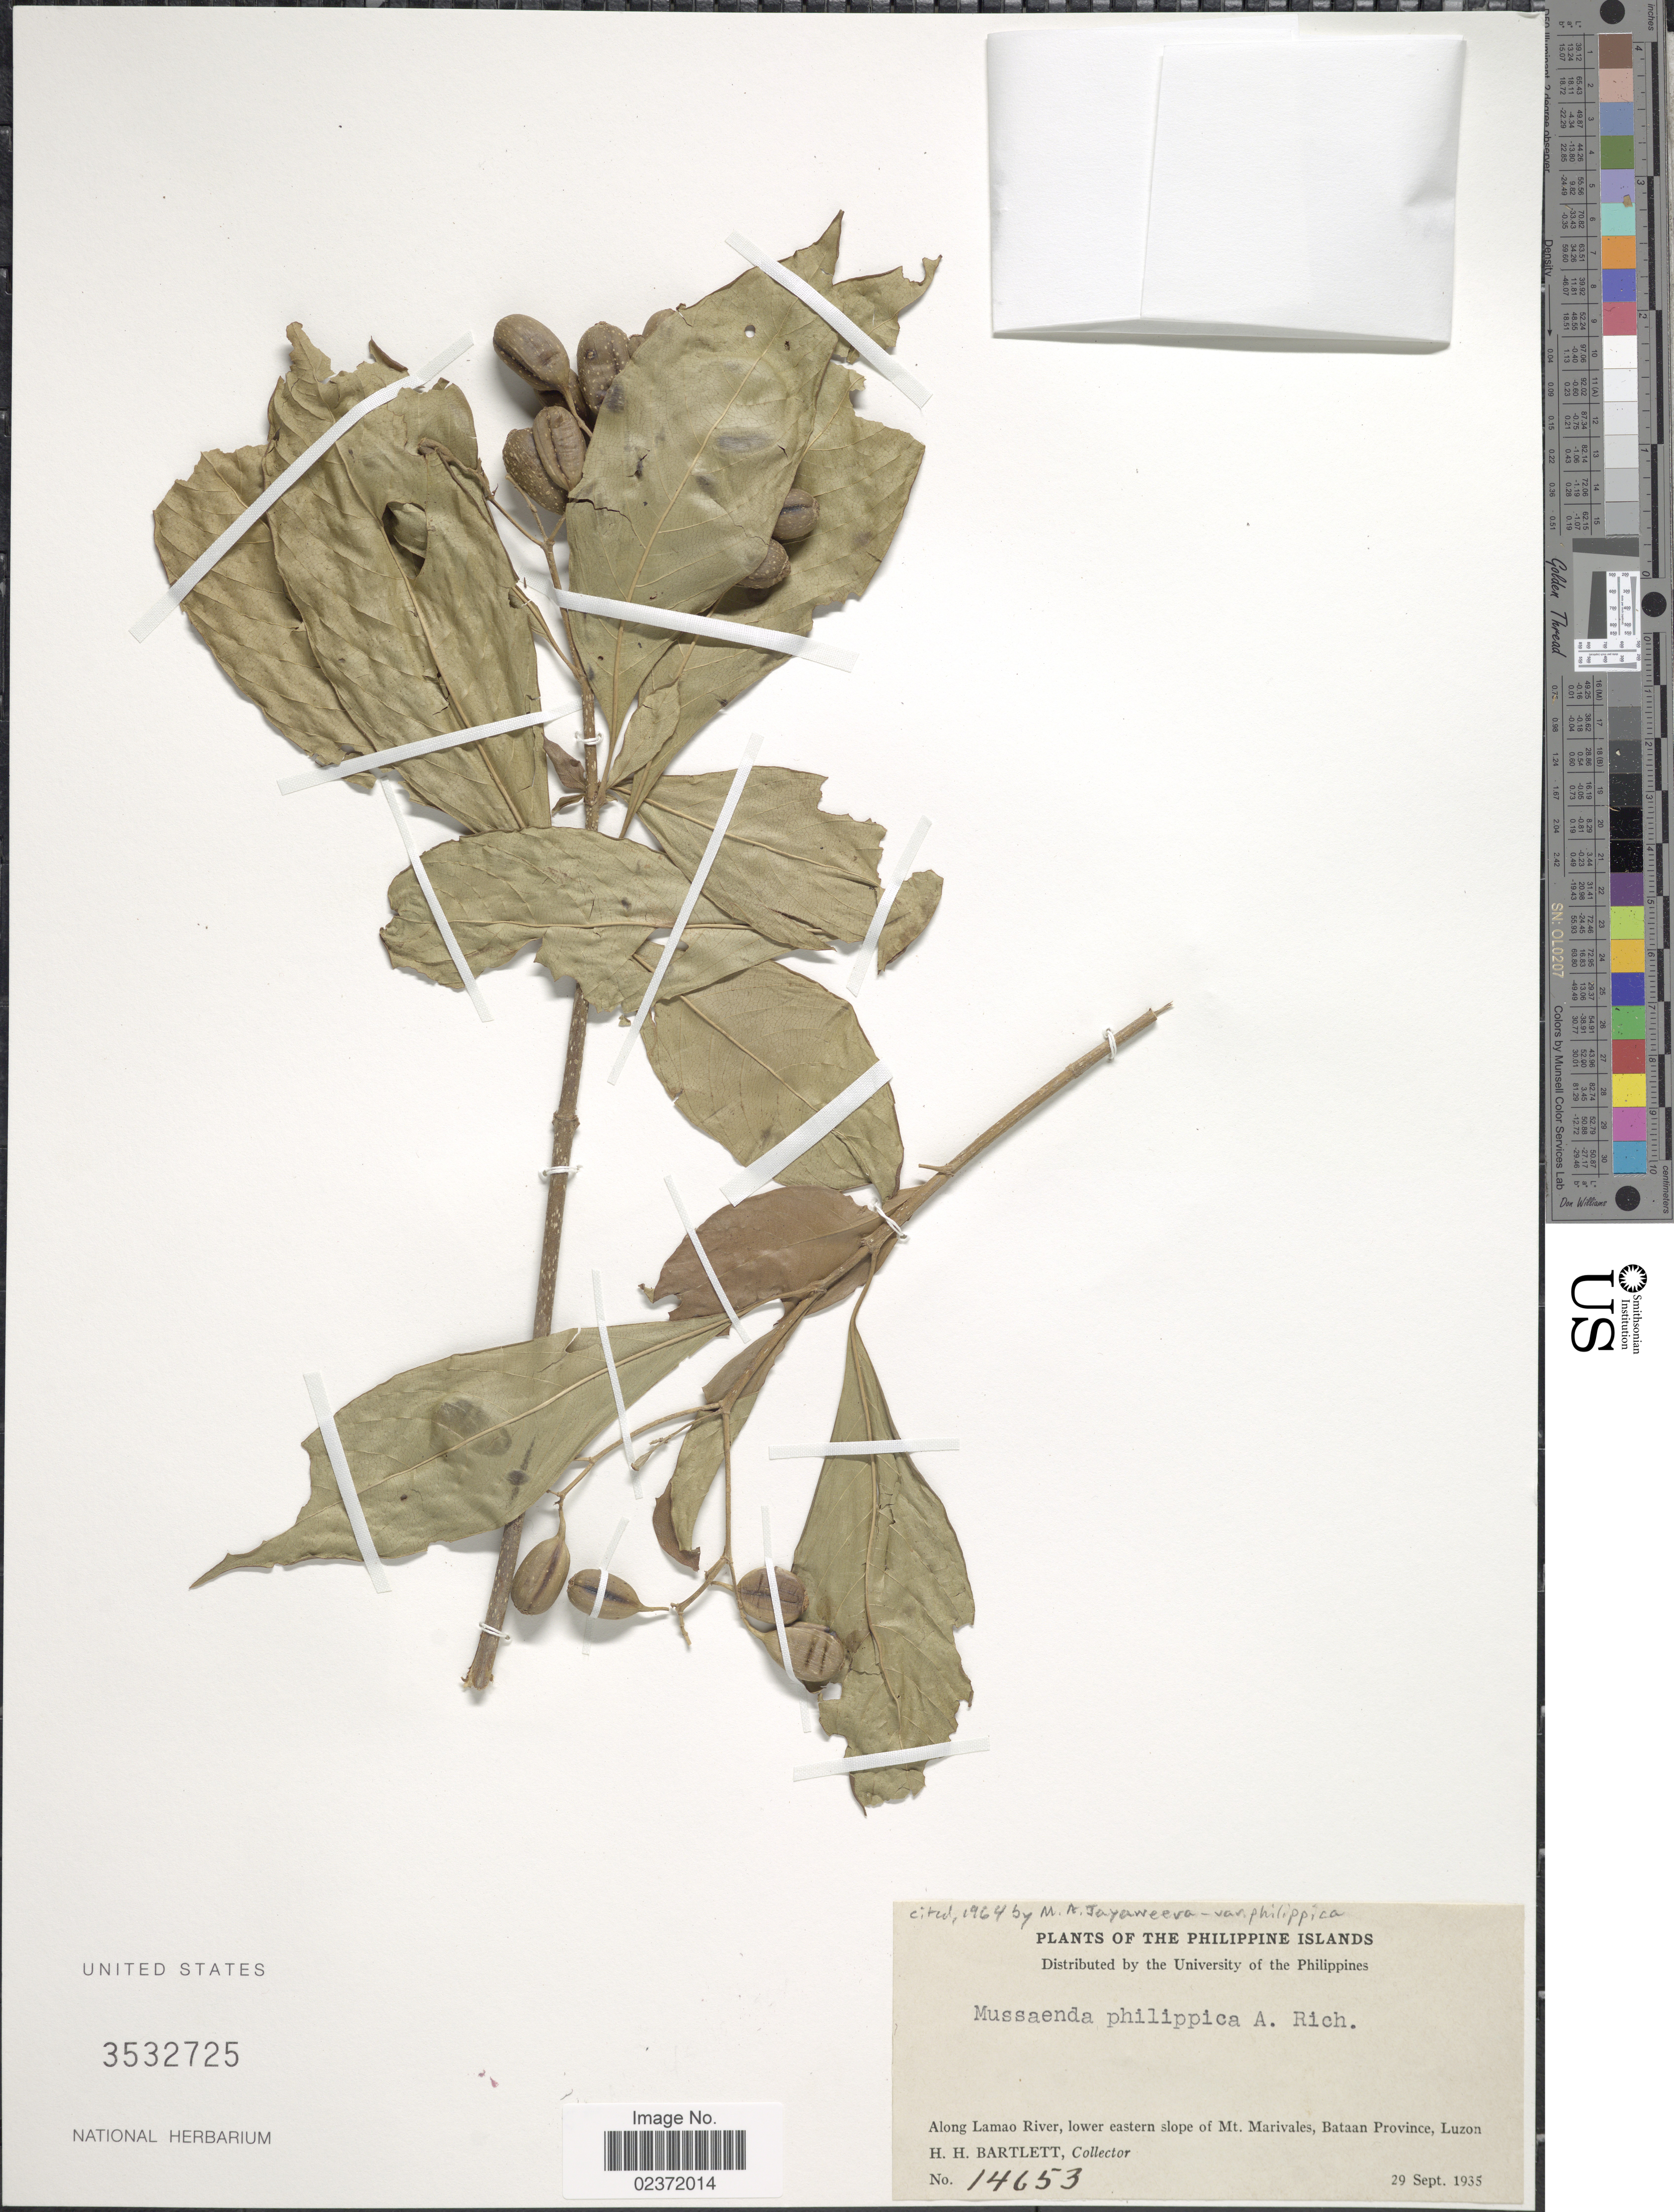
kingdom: Plantae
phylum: Tracheophyta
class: Magnoliopsida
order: Gentianales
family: Rubiaceae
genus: Mussaenda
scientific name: Mussaenda philippica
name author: A. Rich.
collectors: H. H. Bartlett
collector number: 14653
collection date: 1935-09-29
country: Philippines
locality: Along Lmao River, lower eastern slope of Mt. Marivales, Bataan Province, Luzon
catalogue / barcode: US 3532725